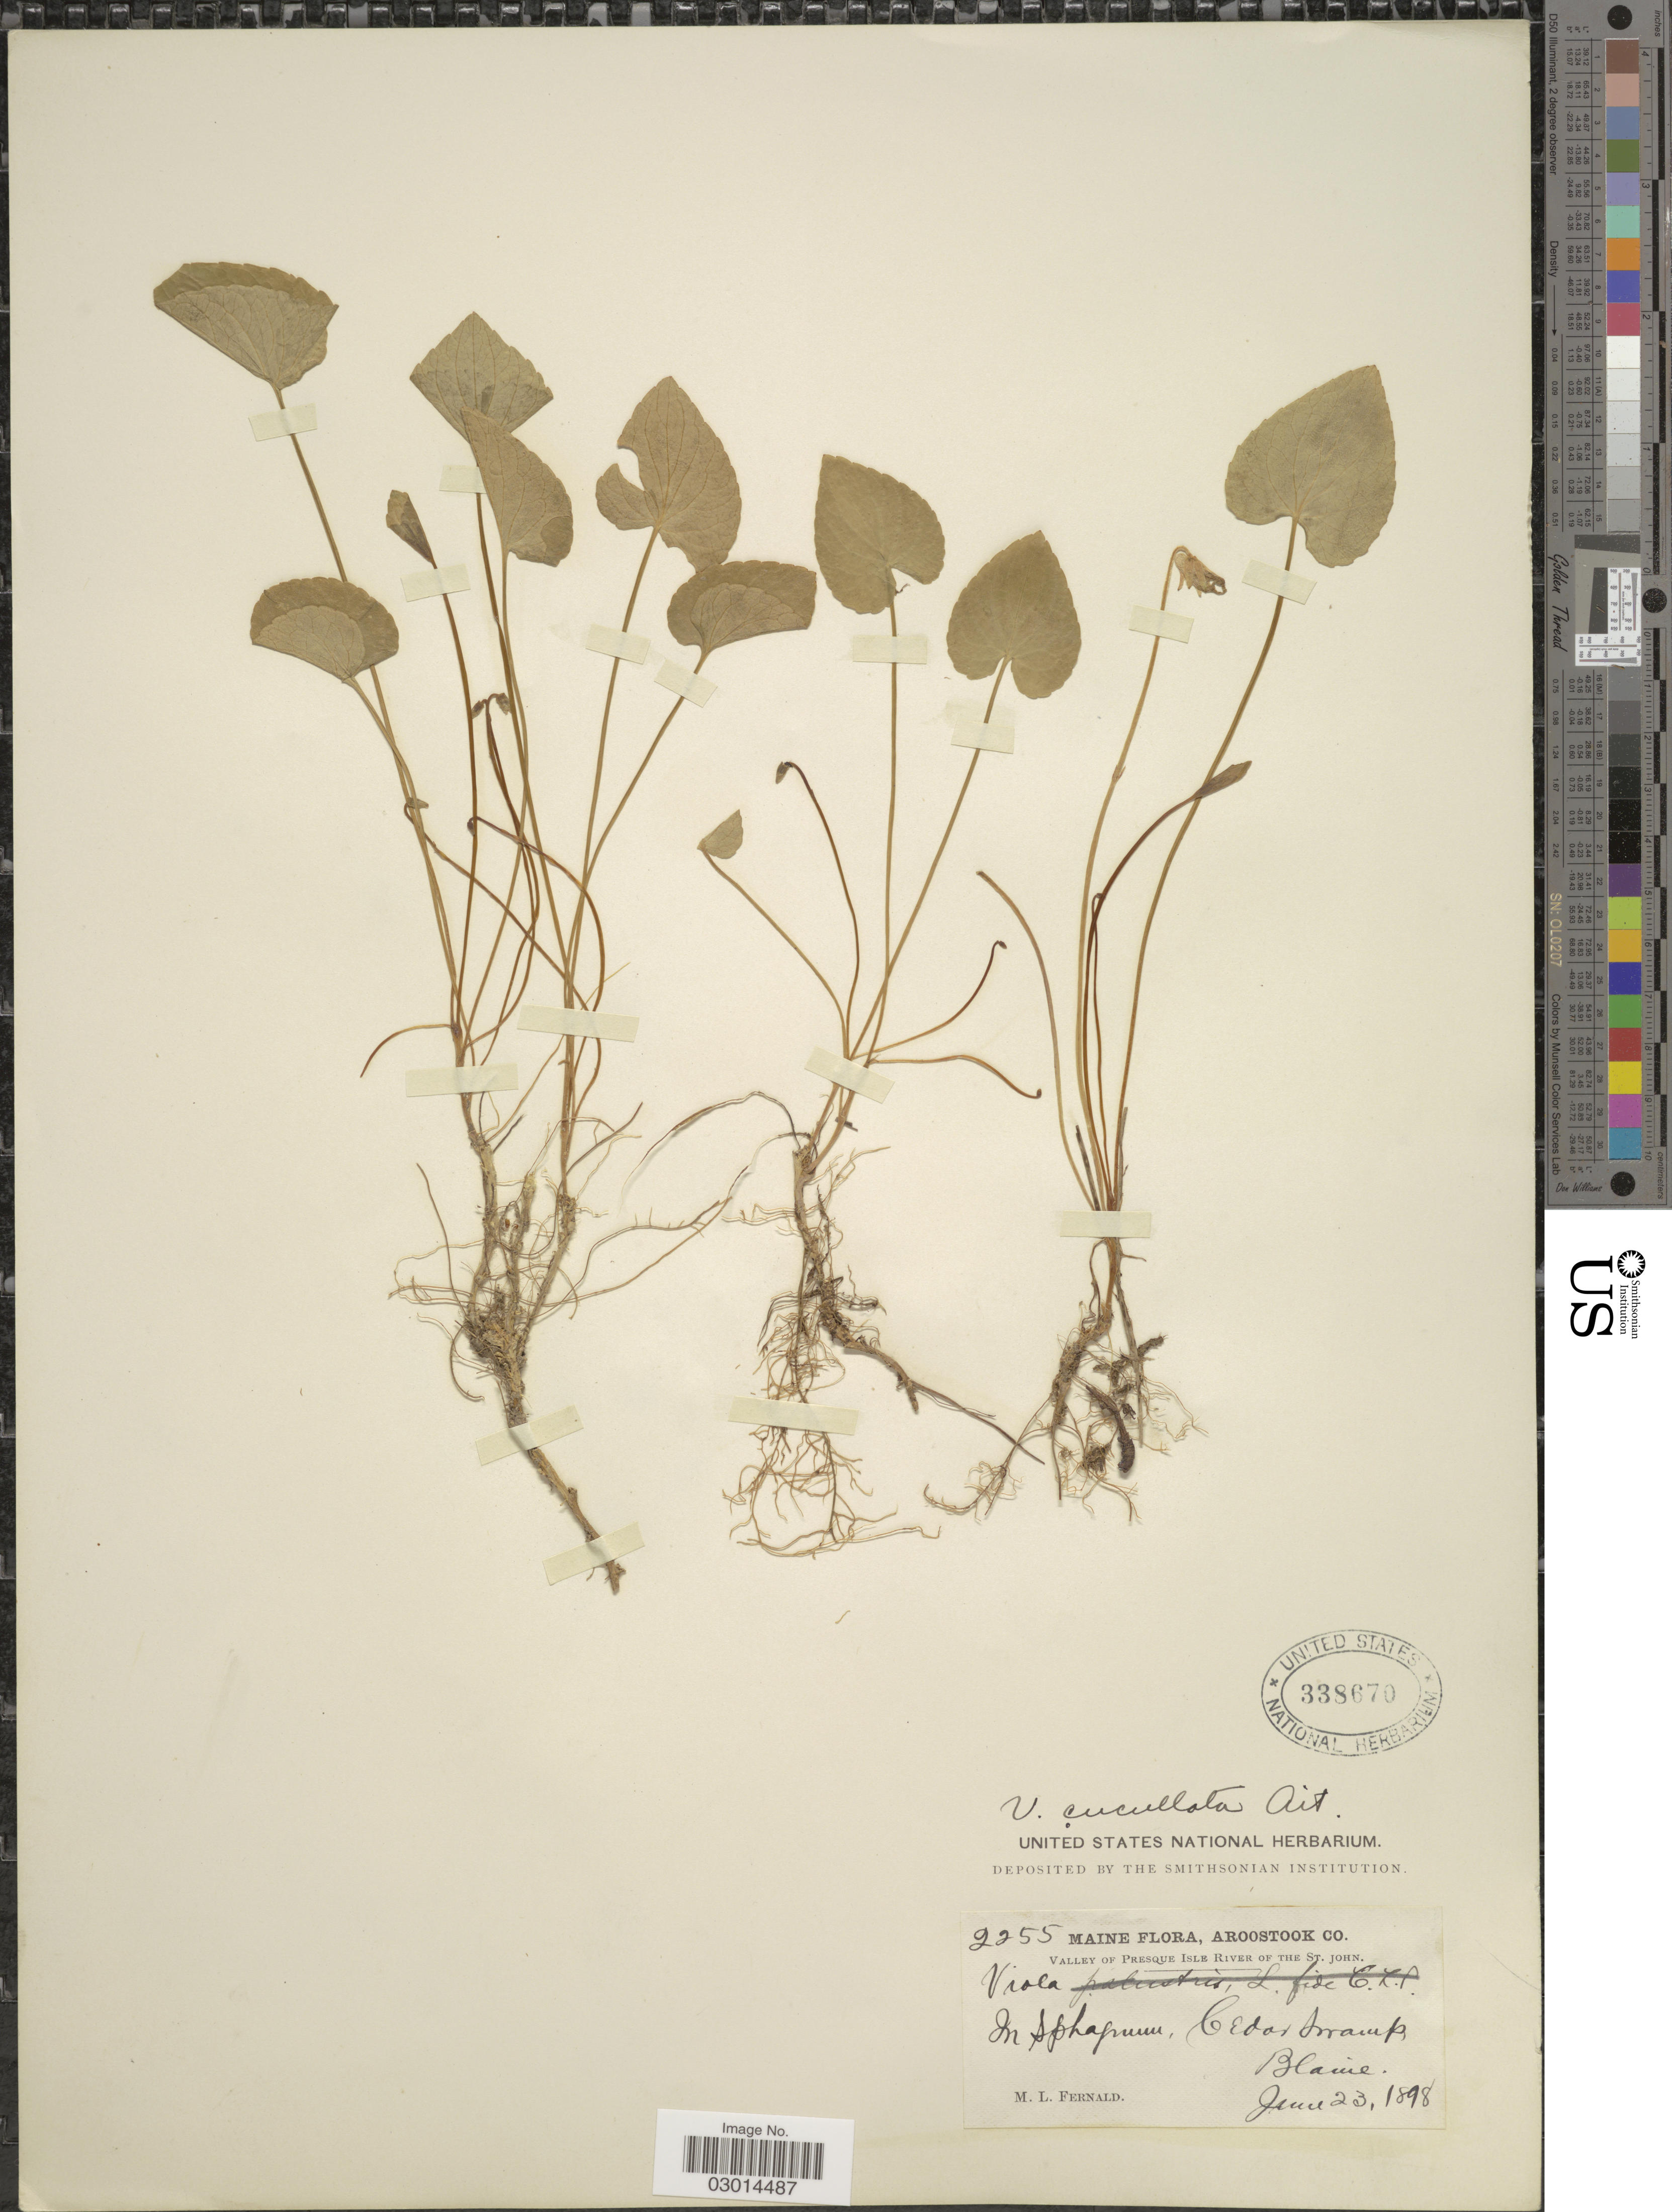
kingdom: Plantae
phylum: Tracheophyta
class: Magnoliopsida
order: Malpighiales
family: Violaceae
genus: Viola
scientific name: Viola cucullata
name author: Aiton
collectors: M. L. Fernald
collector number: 2255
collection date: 1898-06-23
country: United States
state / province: Maine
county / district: Aroostook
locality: Valley of Presque Isle River of The St. John. Cedar Swamp, Blanie.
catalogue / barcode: US 338670